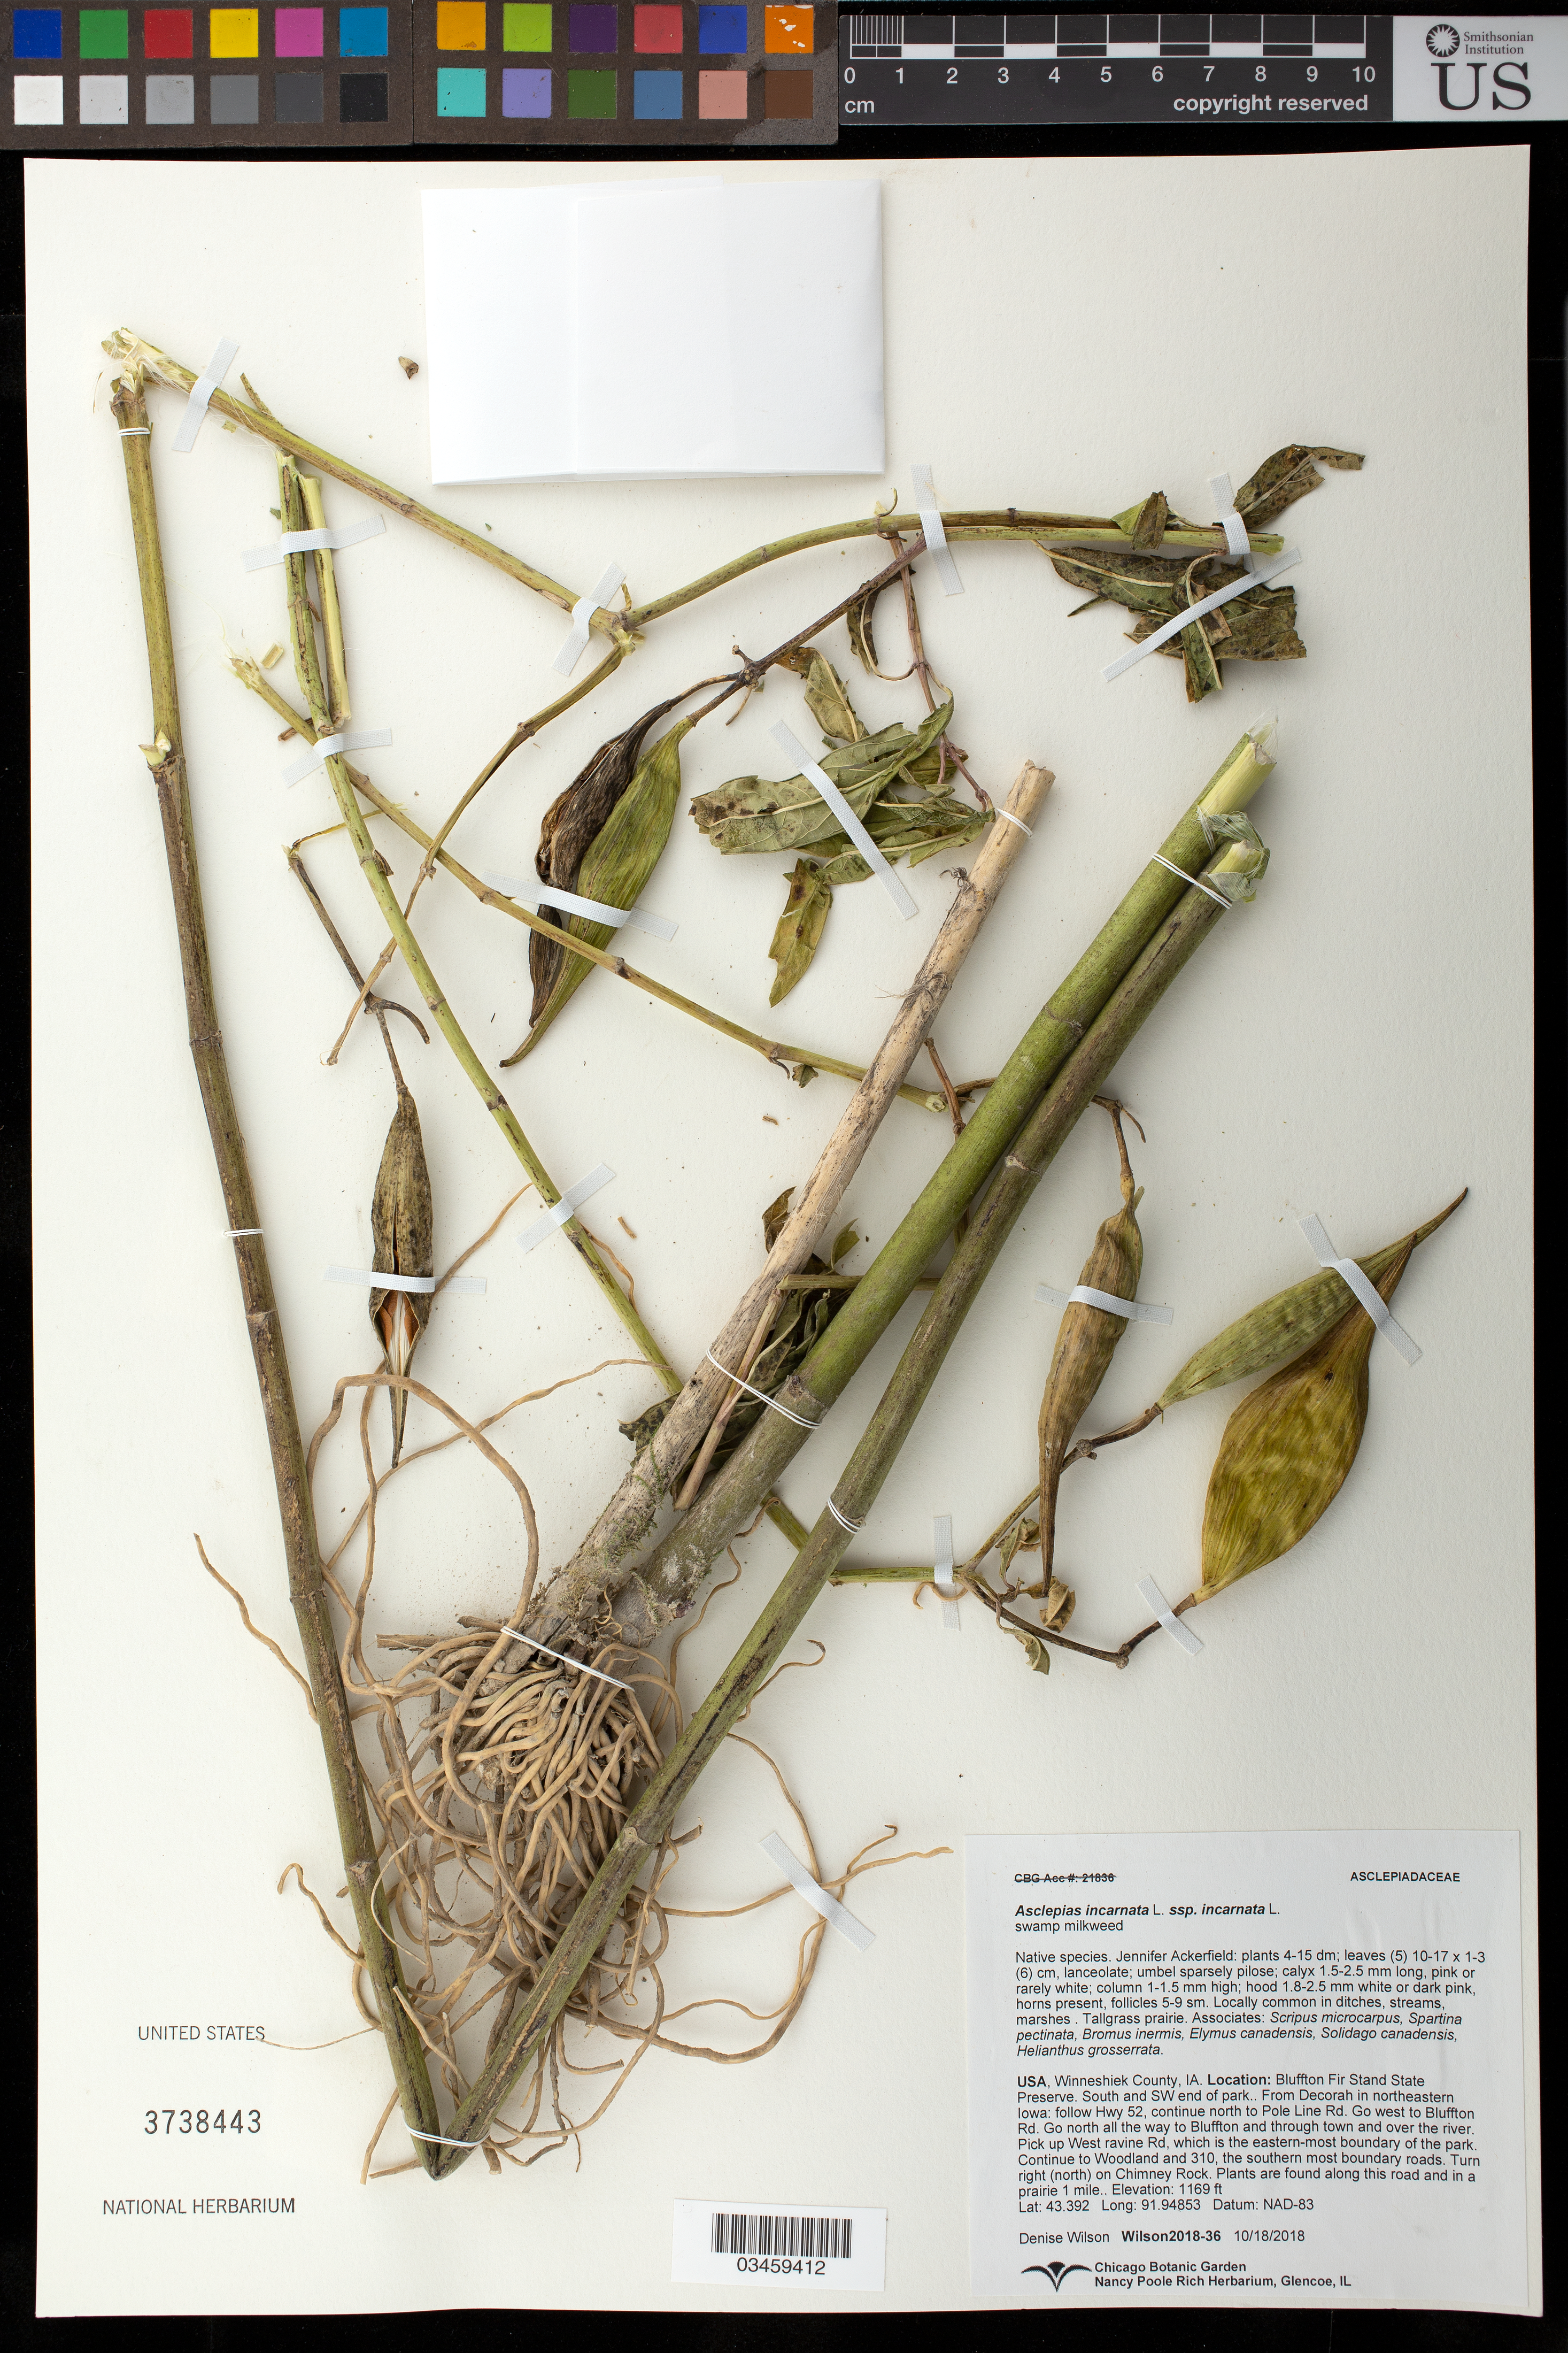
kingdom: Plantae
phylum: Tracheophyta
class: Magnoliopsida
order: Gentianales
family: Apocynaceae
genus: Asclepias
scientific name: Asclepias incarnata subsp. incarnata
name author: L.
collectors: D. Willson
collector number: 2018-36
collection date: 2018-10-18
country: United States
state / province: Iowa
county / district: Winneshiek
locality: Bluffon Fir Stand State preserve, S and SW end of park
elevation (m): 356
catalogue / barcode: US 3738443